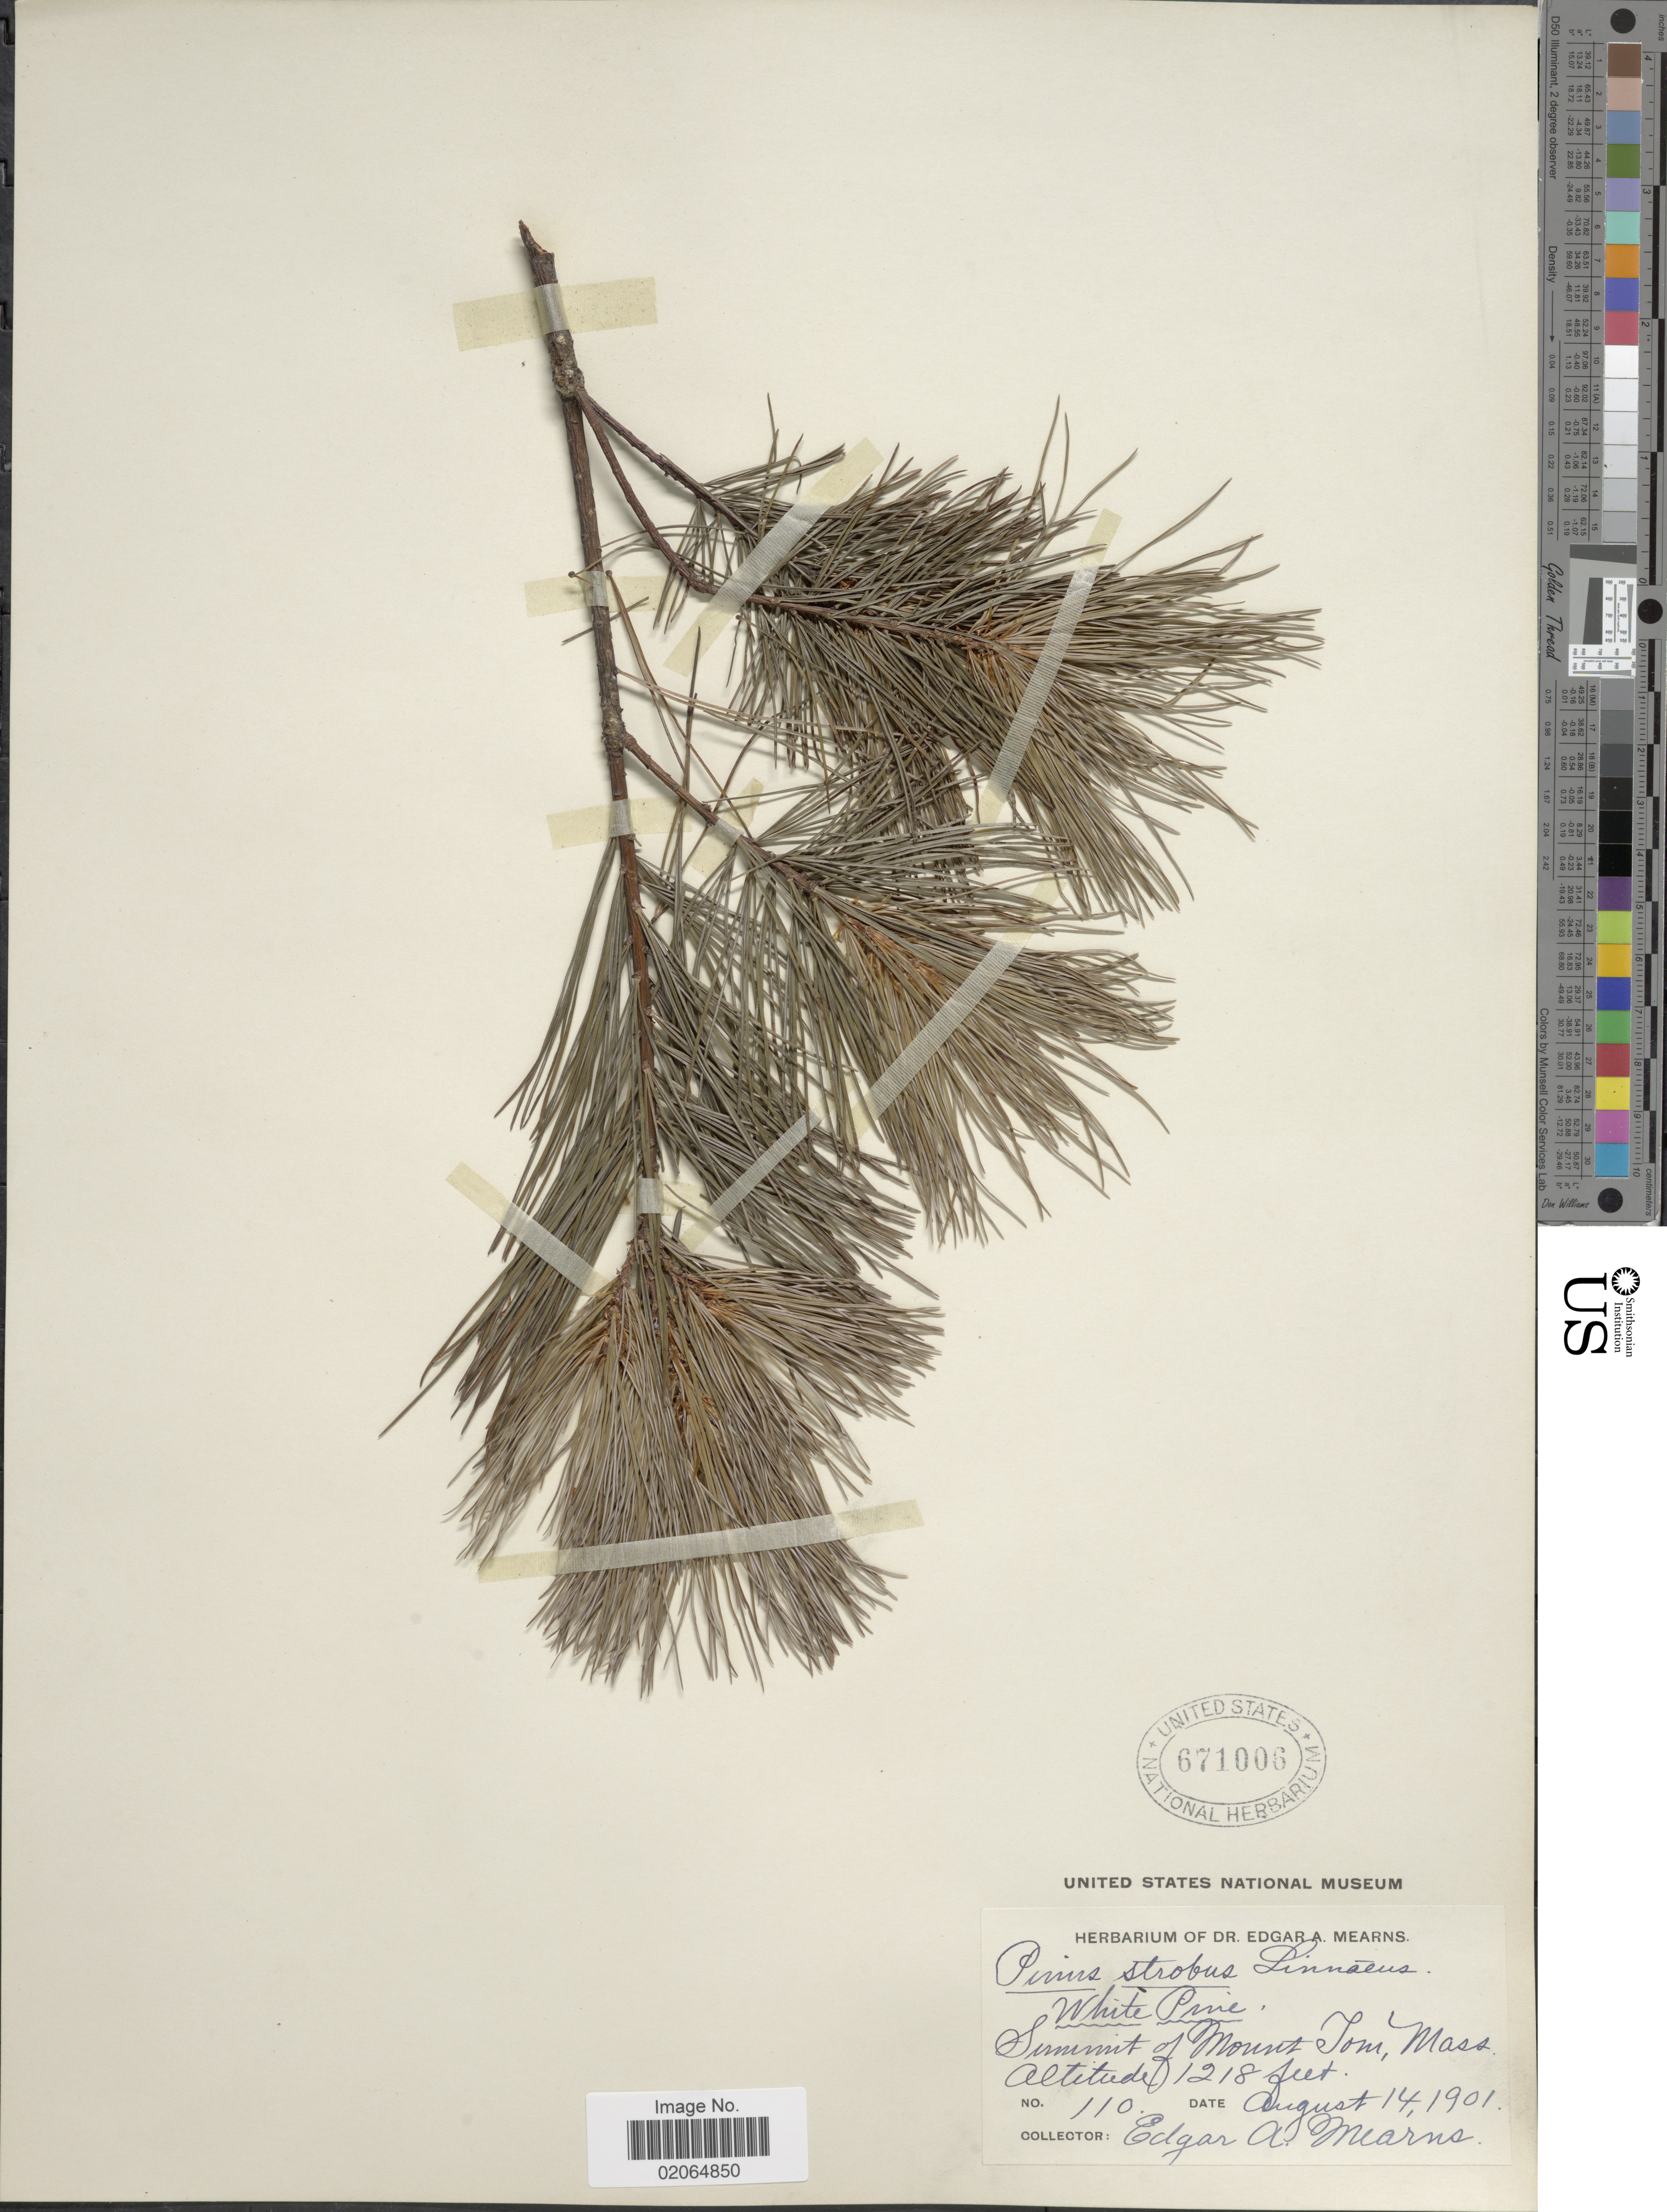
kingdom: Plantae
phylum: Tracheophyta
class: Pinopsida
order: Pinales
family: Pinaceae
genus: Pinus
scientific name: Pinus strobus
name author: L.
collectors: E. A. Mearns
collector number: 110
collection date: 1901-08-14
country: United States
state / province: Massachusetts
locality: Summit of Mount Tom, Mass.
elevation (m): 371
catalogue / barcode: US 671006